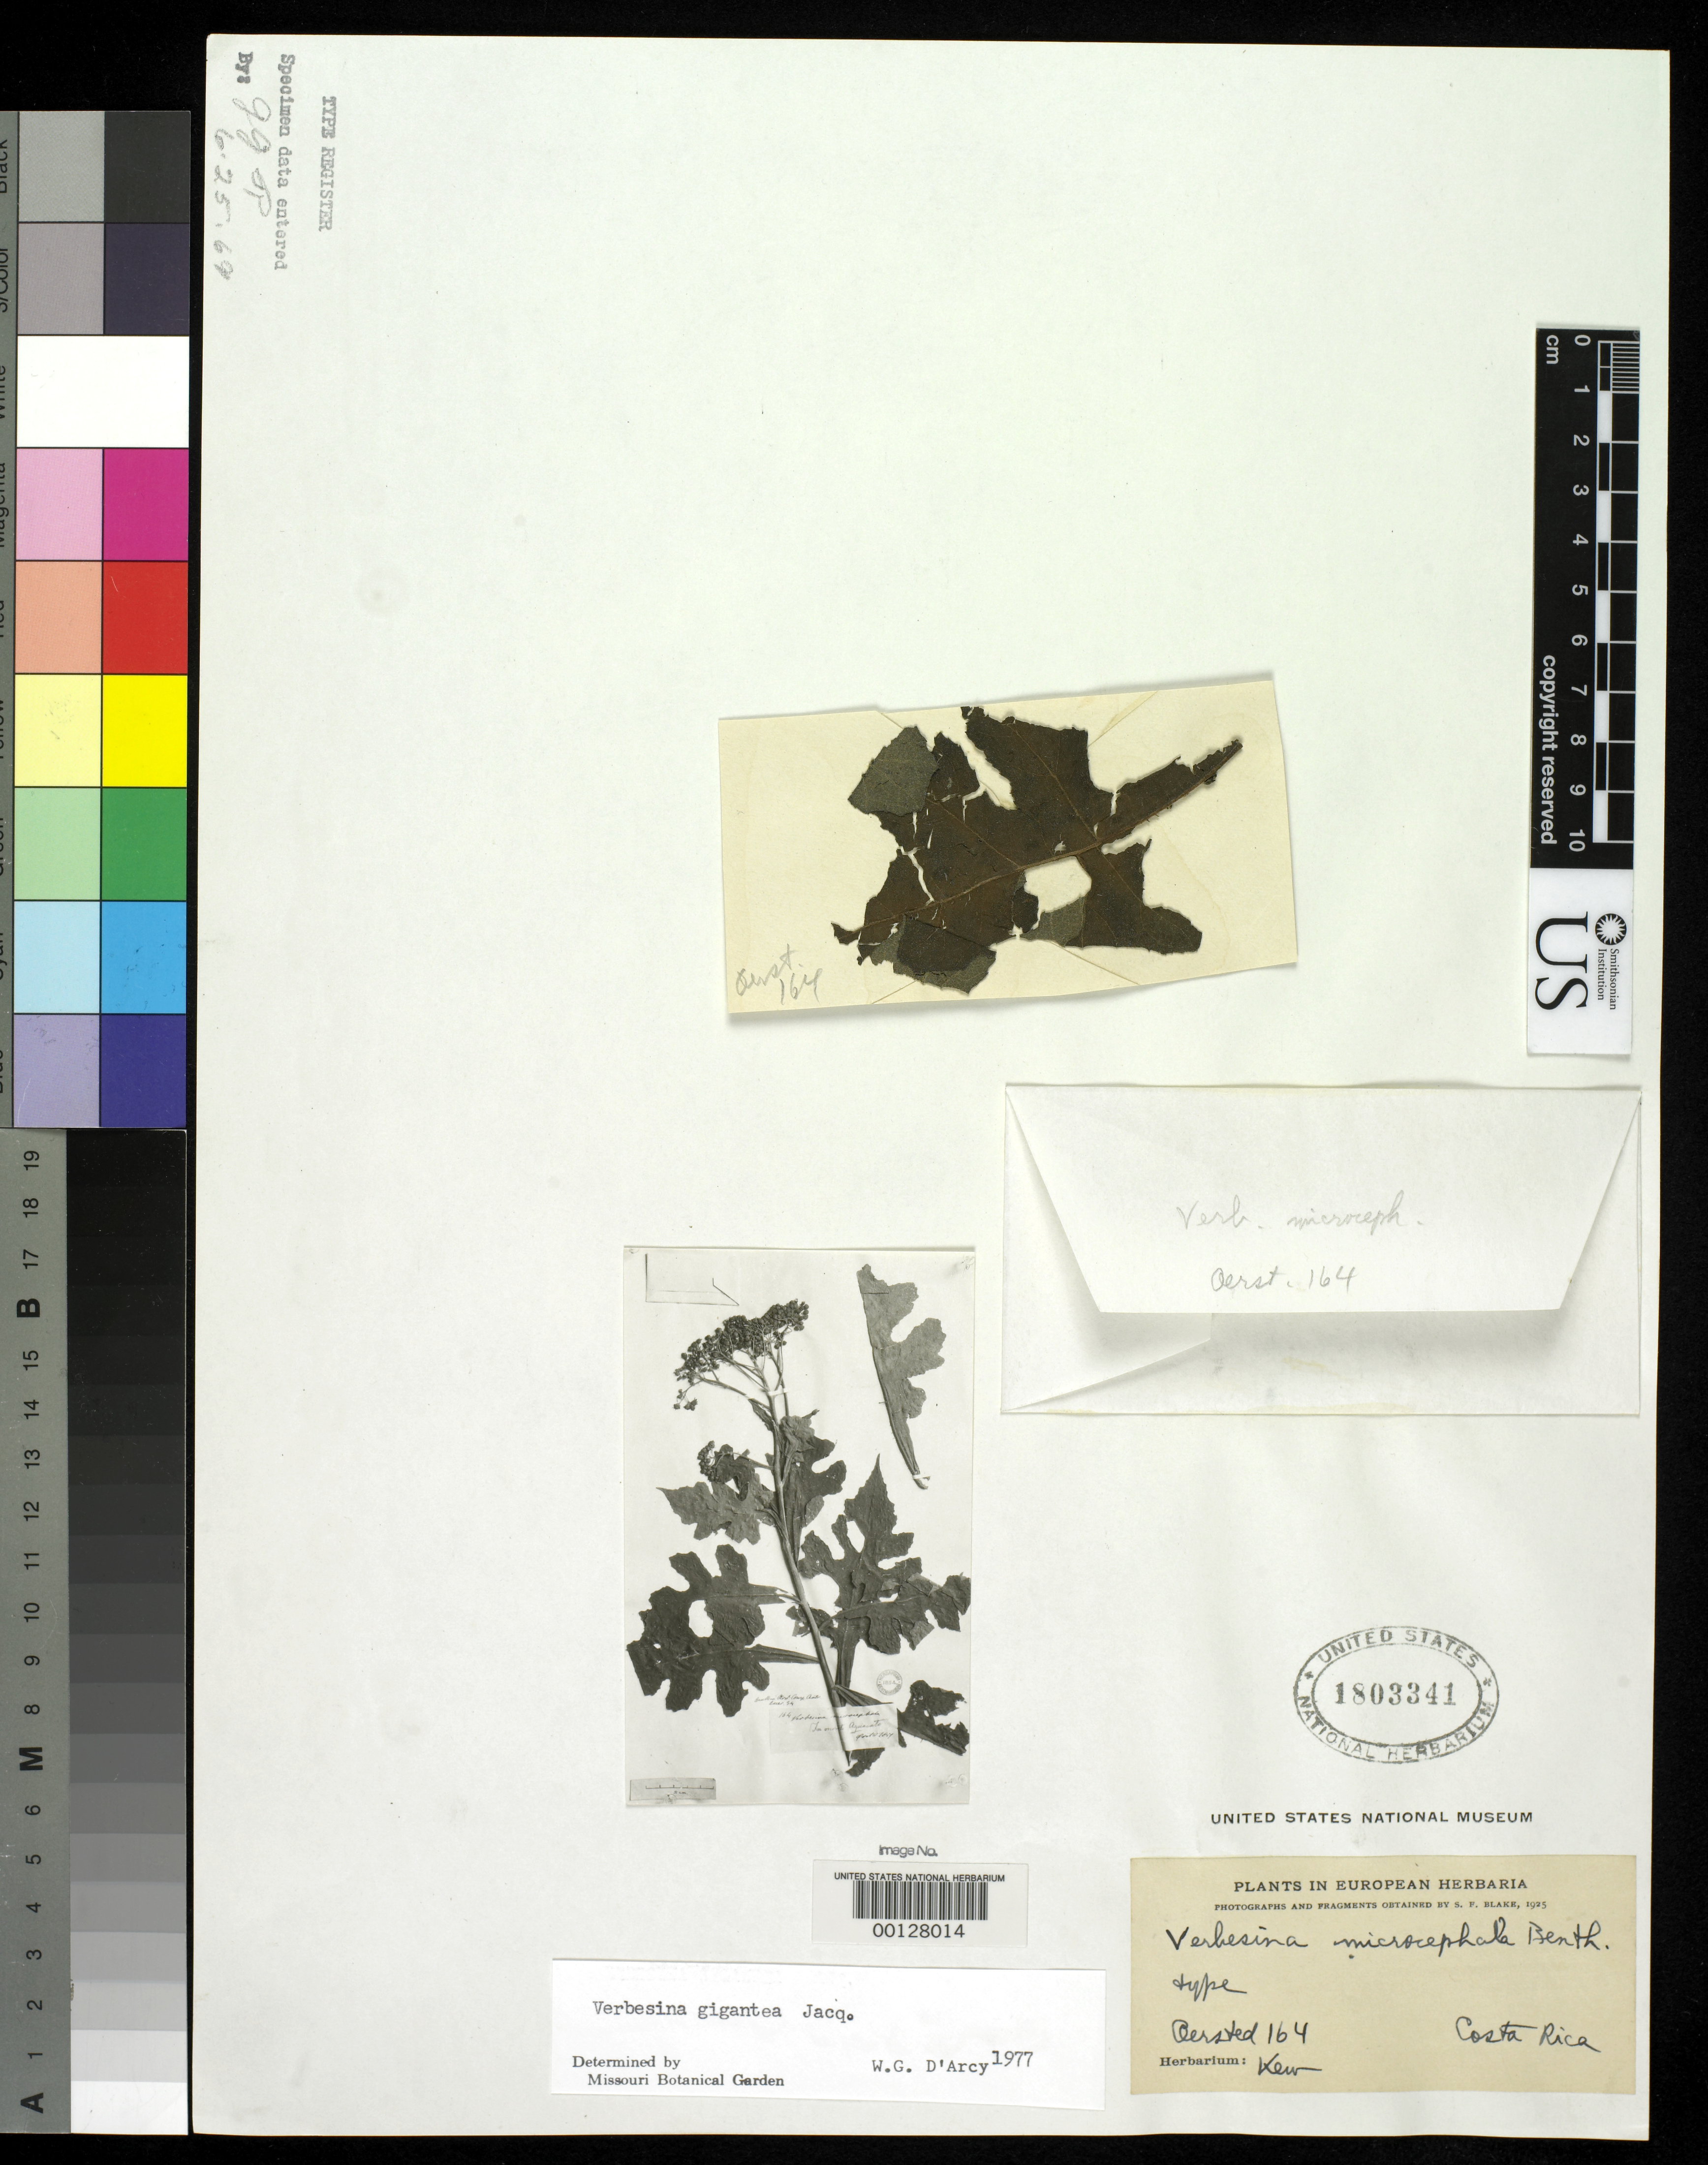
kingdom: Plantae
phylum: Tracheophyta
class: Magnoliopsida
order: Asterales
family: Asteraceae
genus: Verbesina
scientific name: Verbesina microcephala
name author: Benth. in Oerst.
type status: Type Fragment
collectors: A. S. Oersted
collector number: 164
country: Costa Rica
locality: Monte Aguasato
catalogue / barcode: US 1803341